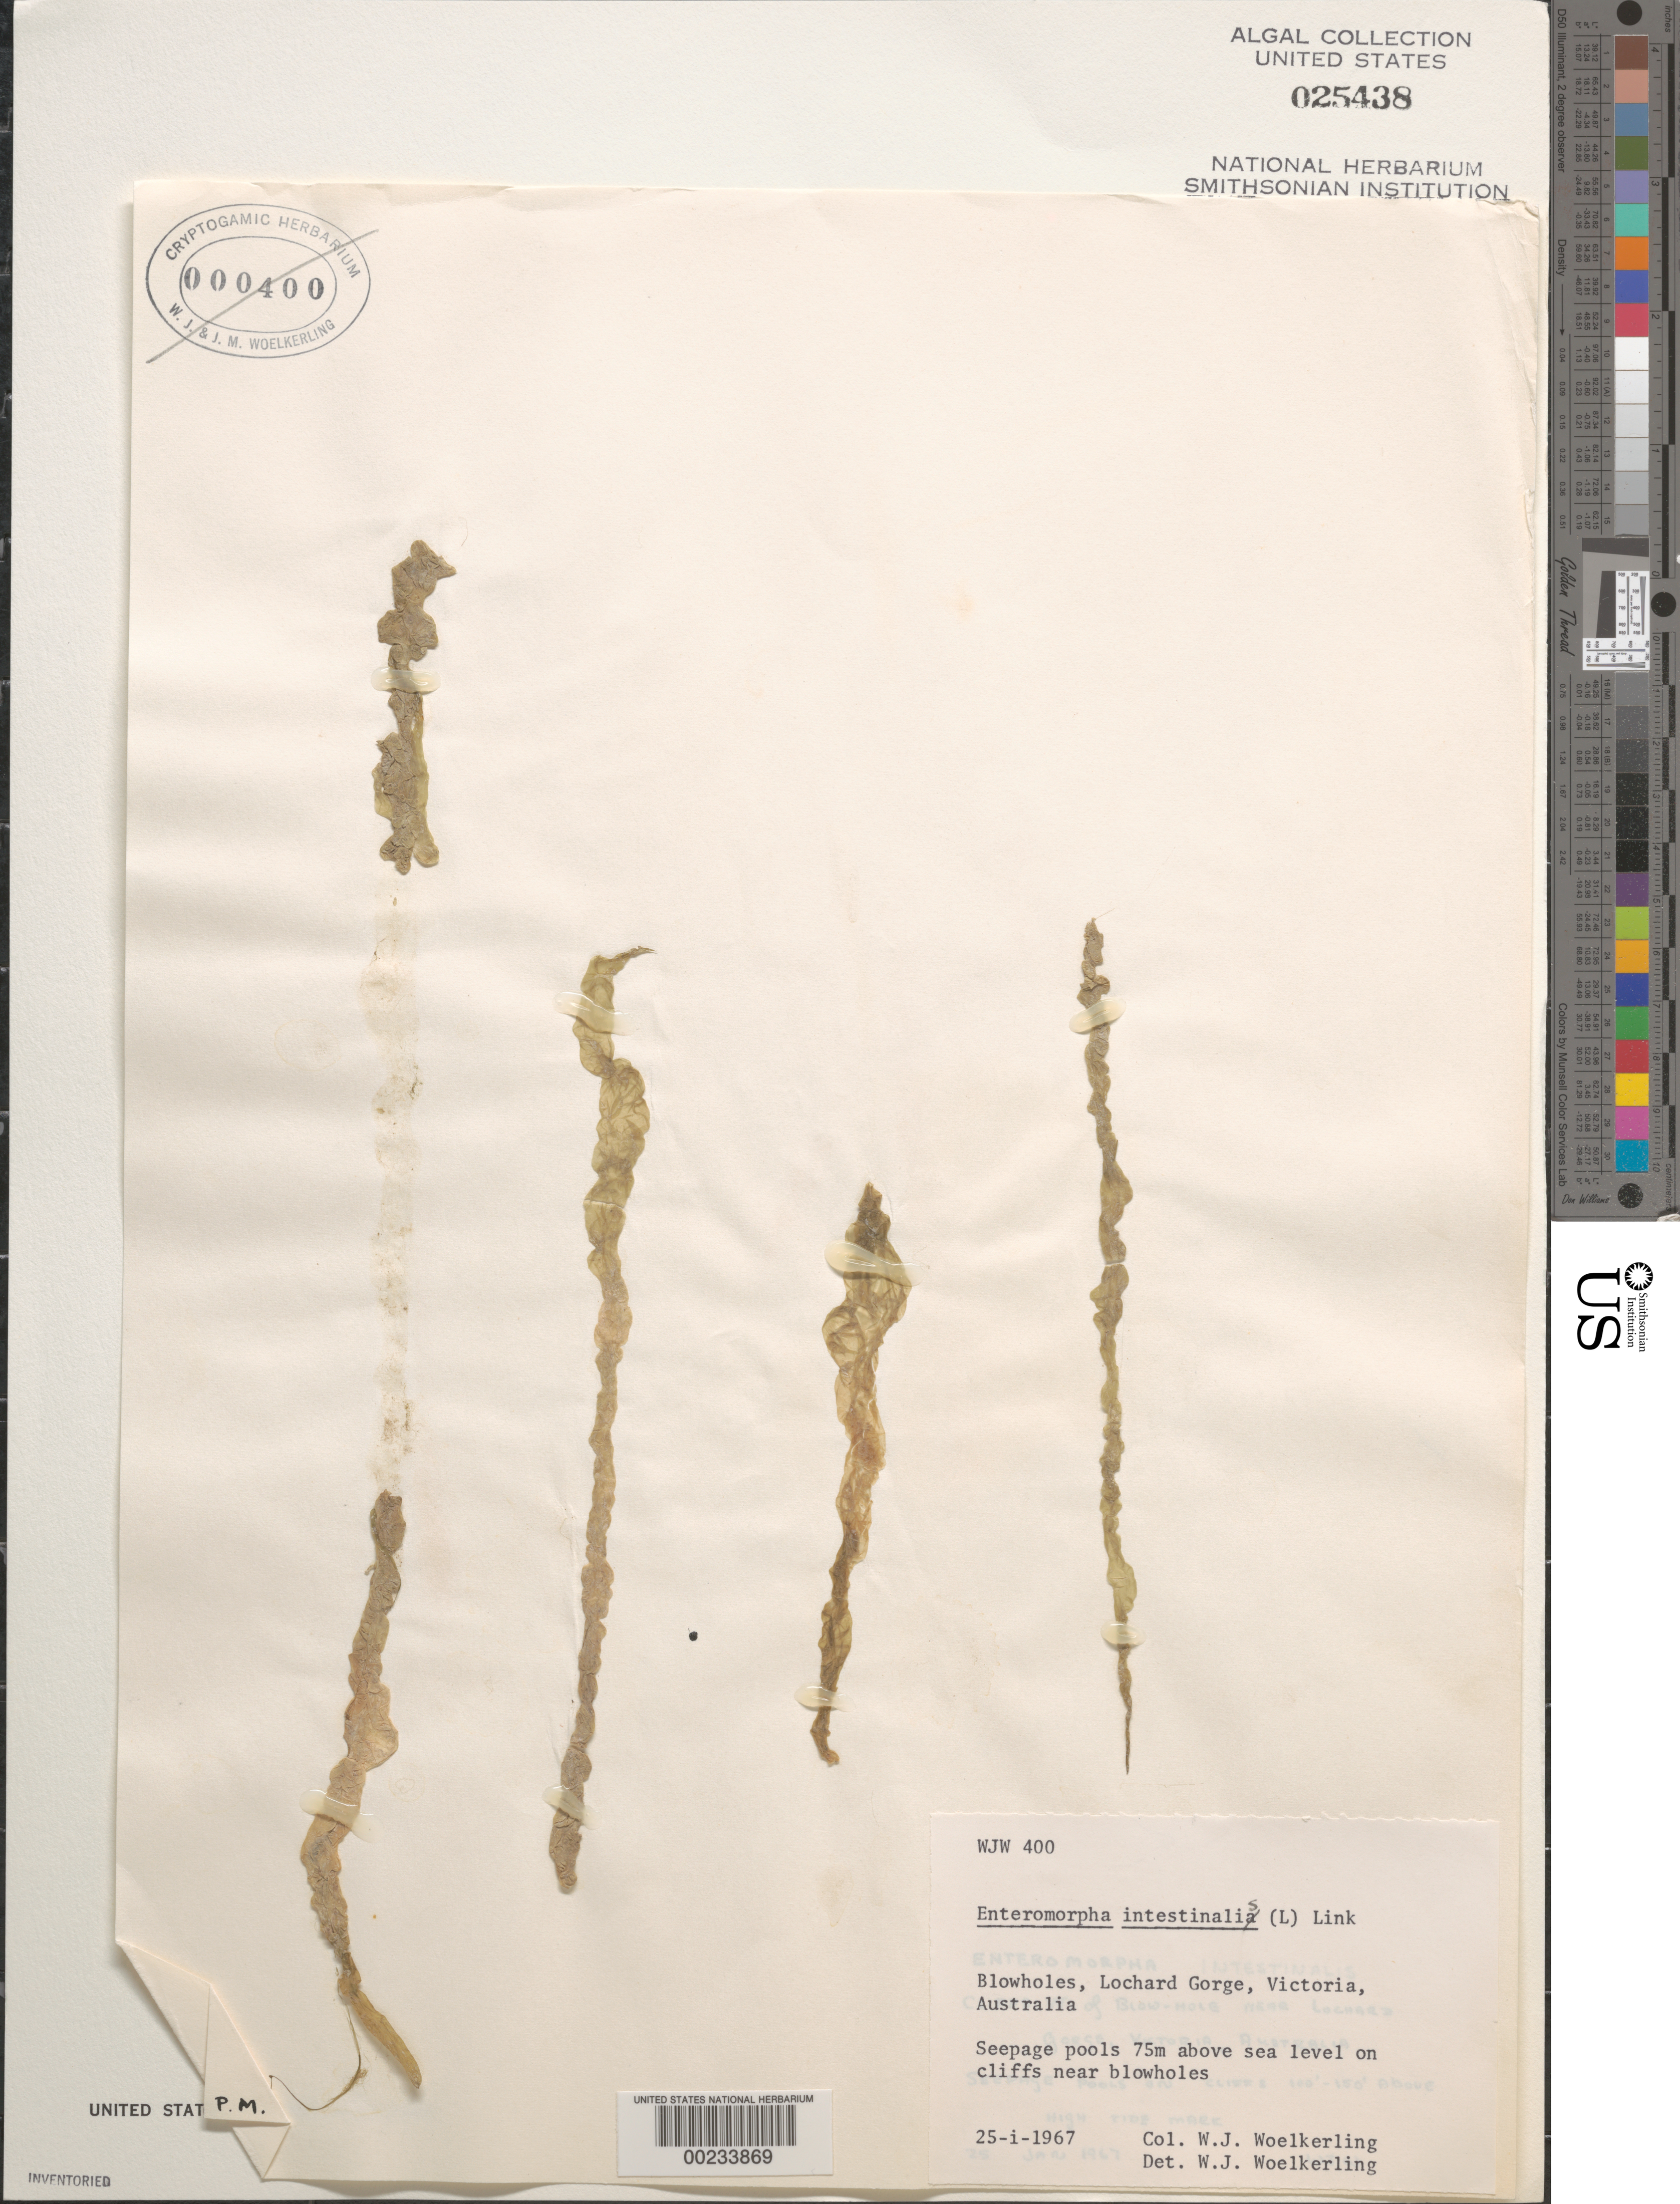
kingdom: Plantae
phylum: Chlorophyta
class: Ulvophyceae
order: Ulvales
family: Ulvaceae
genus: Ulva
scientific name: Ulva intestinalis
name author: L.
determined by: Algae name updating Project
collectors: W. Woelkerling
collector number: WJW 400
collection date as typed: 25 Jan 1967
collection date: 1967-01-25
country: Australia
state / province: Victoria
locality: Lochard gorge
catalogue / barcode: US 25438